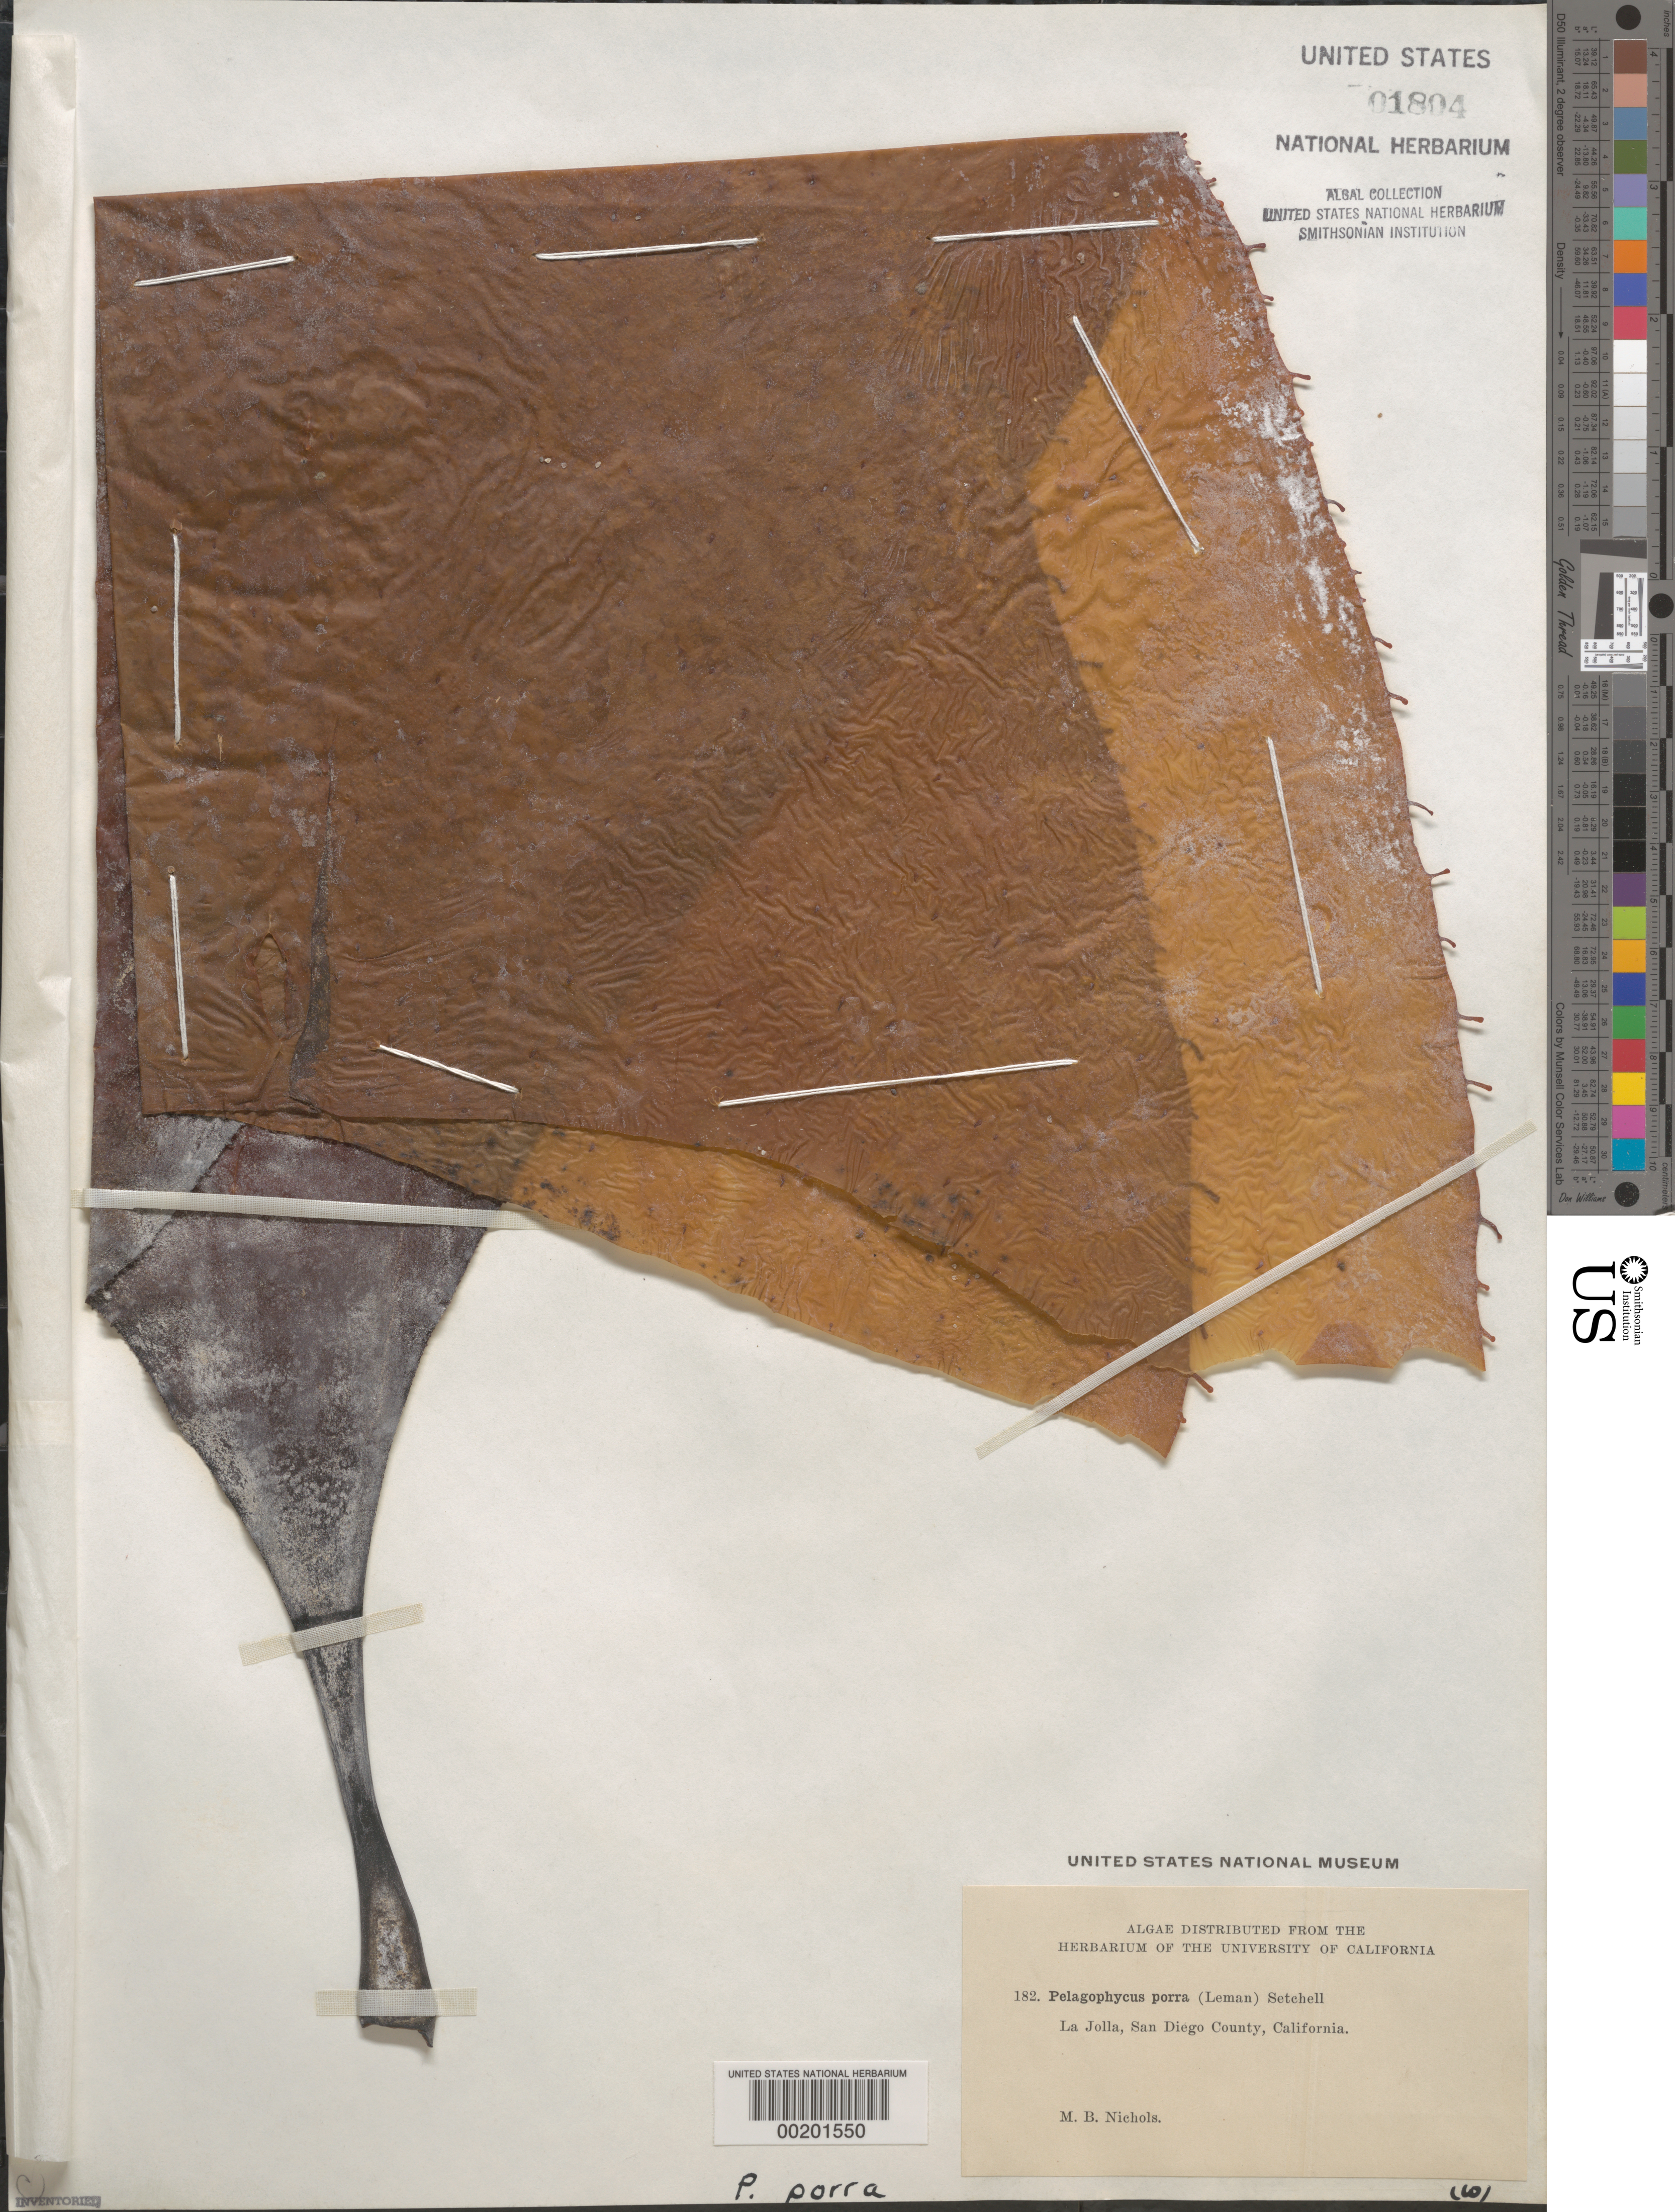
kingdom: Chromista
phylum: Ochrophyta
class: Phaeophyceae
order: Laminariales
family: Laminariaceae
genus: Pelagophycus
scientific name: Pelagophycus porra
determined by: Womersley, H. B. S.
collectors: M. Nichols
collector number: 182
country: United States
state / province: California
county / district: San Diego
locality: La Jolla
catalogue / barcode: US 1804